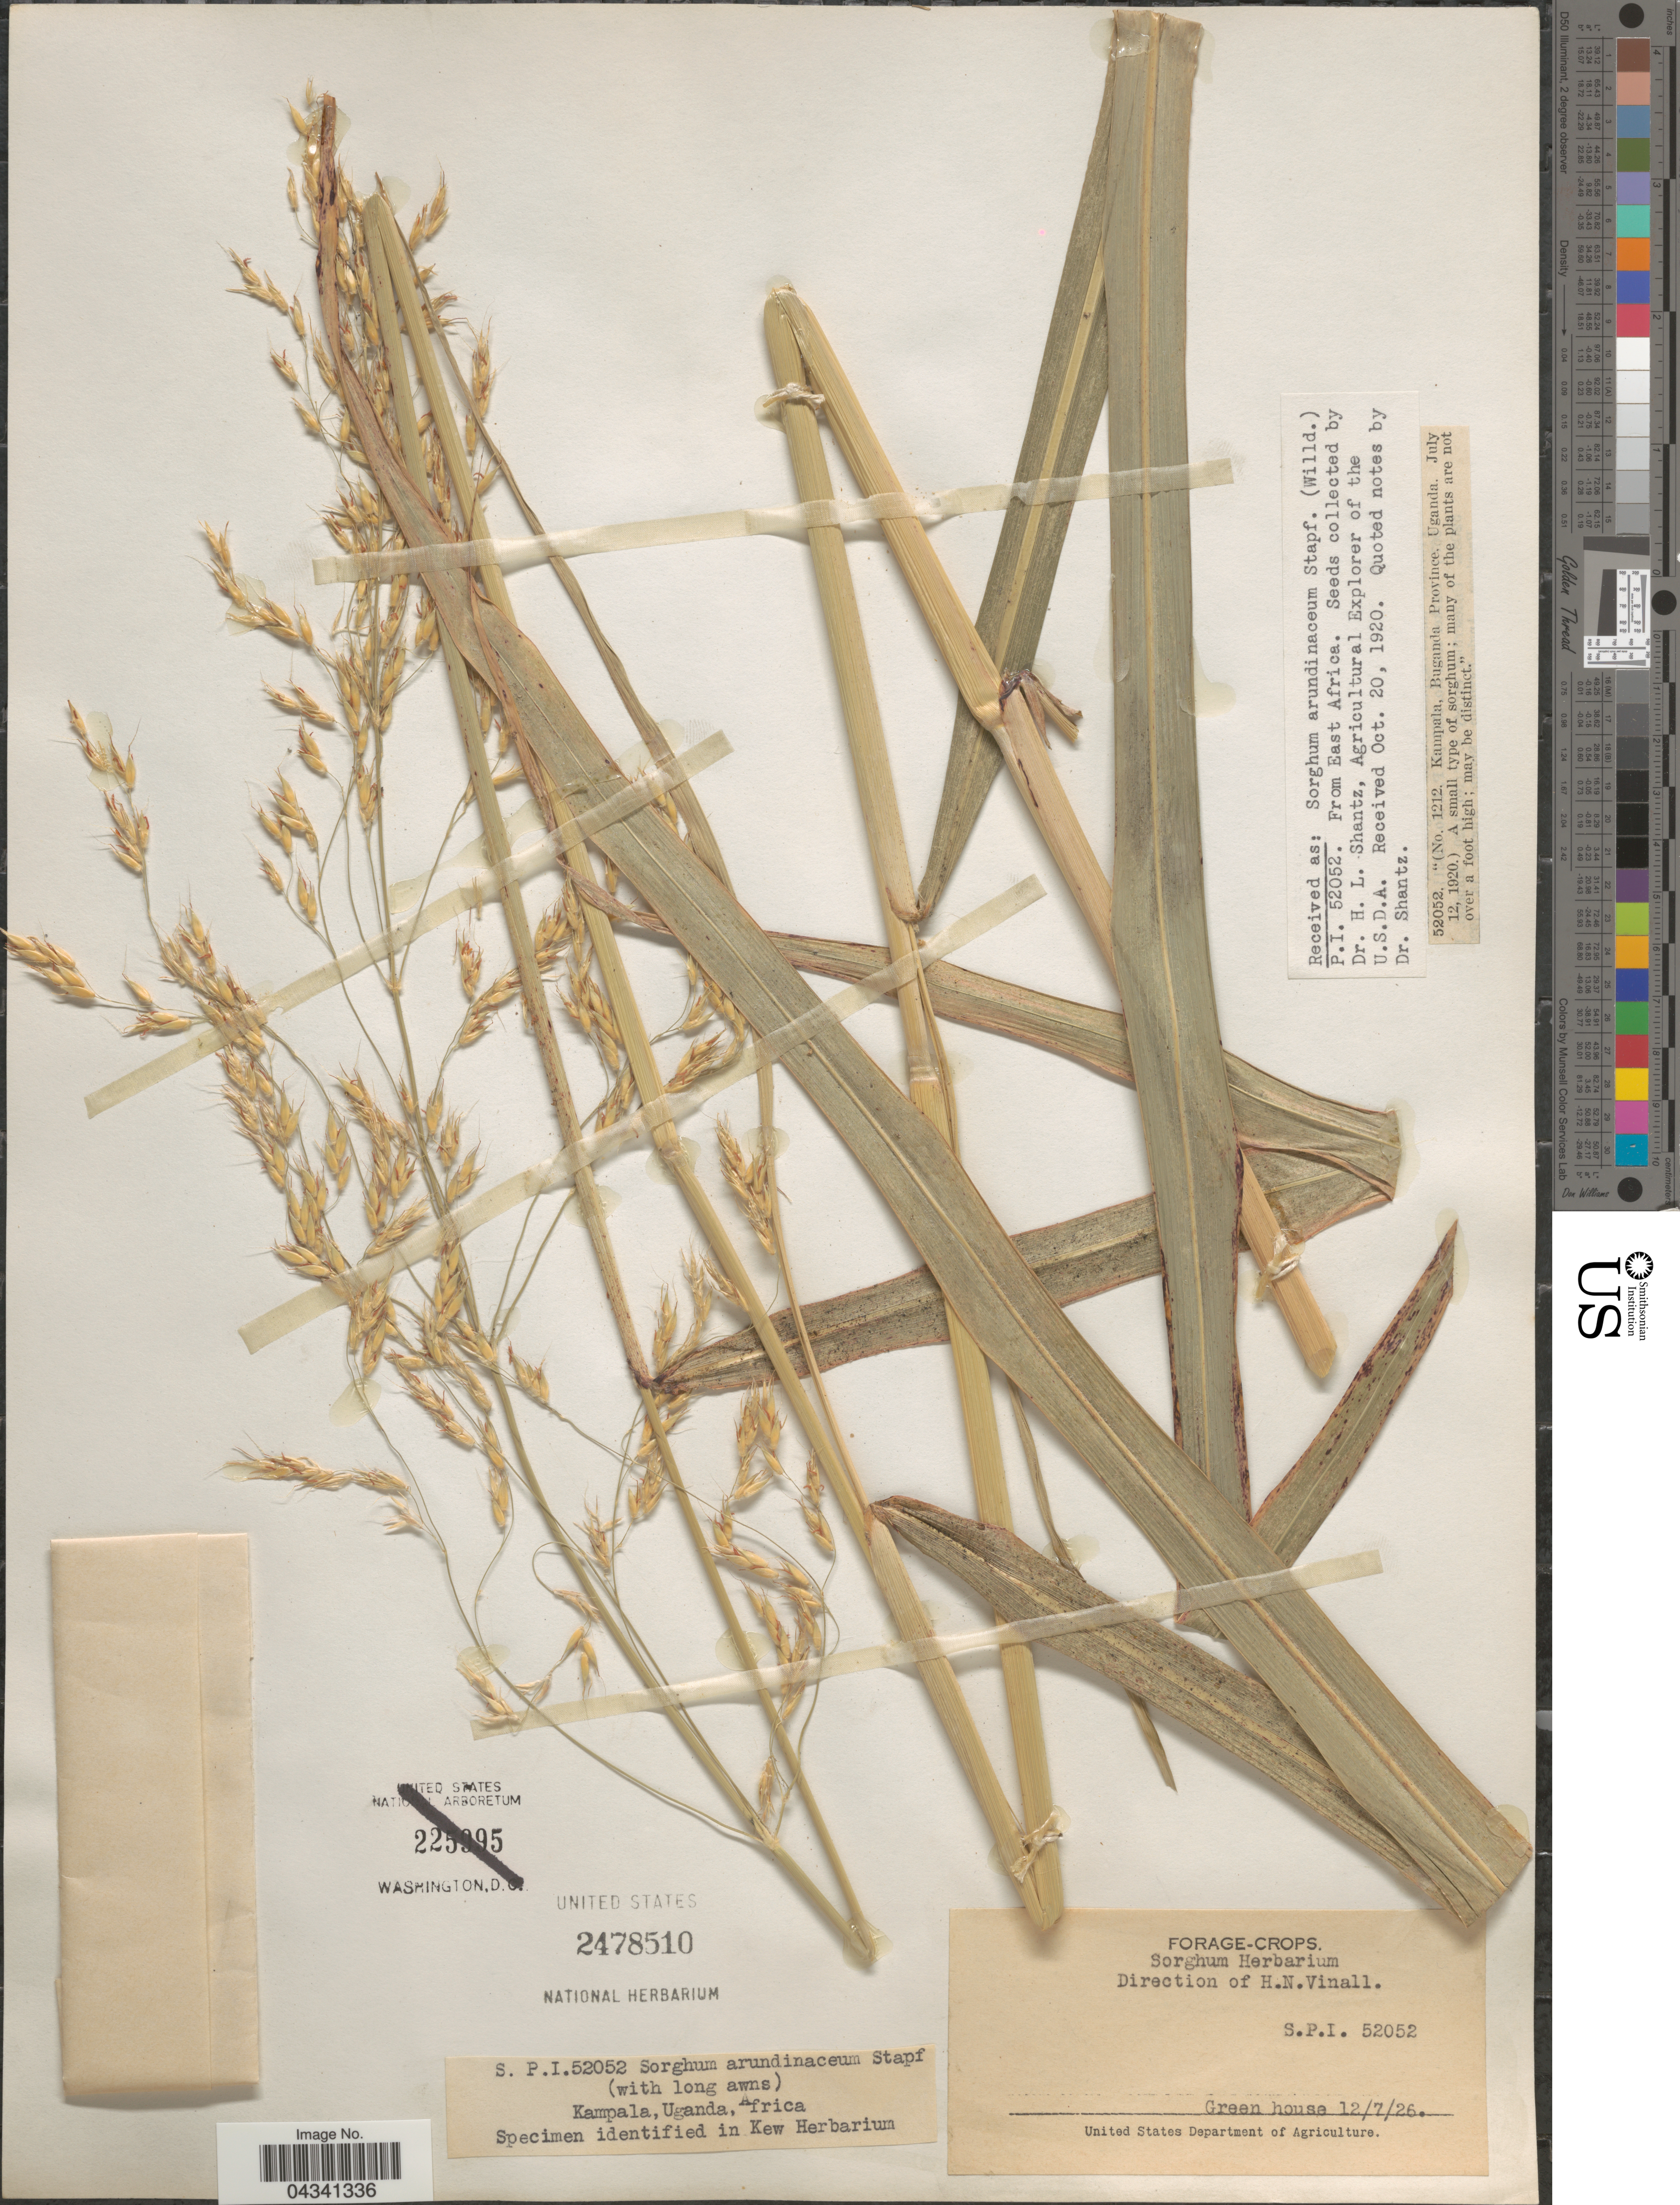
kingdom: Plantae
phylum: Tracheophyta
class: Liliopsida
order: Poales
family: Poaceae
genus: Sorghum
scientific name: Sorghum arundinaceum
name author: (Desv.) Stapf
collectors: H. Vinall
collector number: S.P.I. 52052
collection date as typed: Transcribed d/m/y: 12/7/26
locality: Green house.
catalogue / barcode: US 2478510